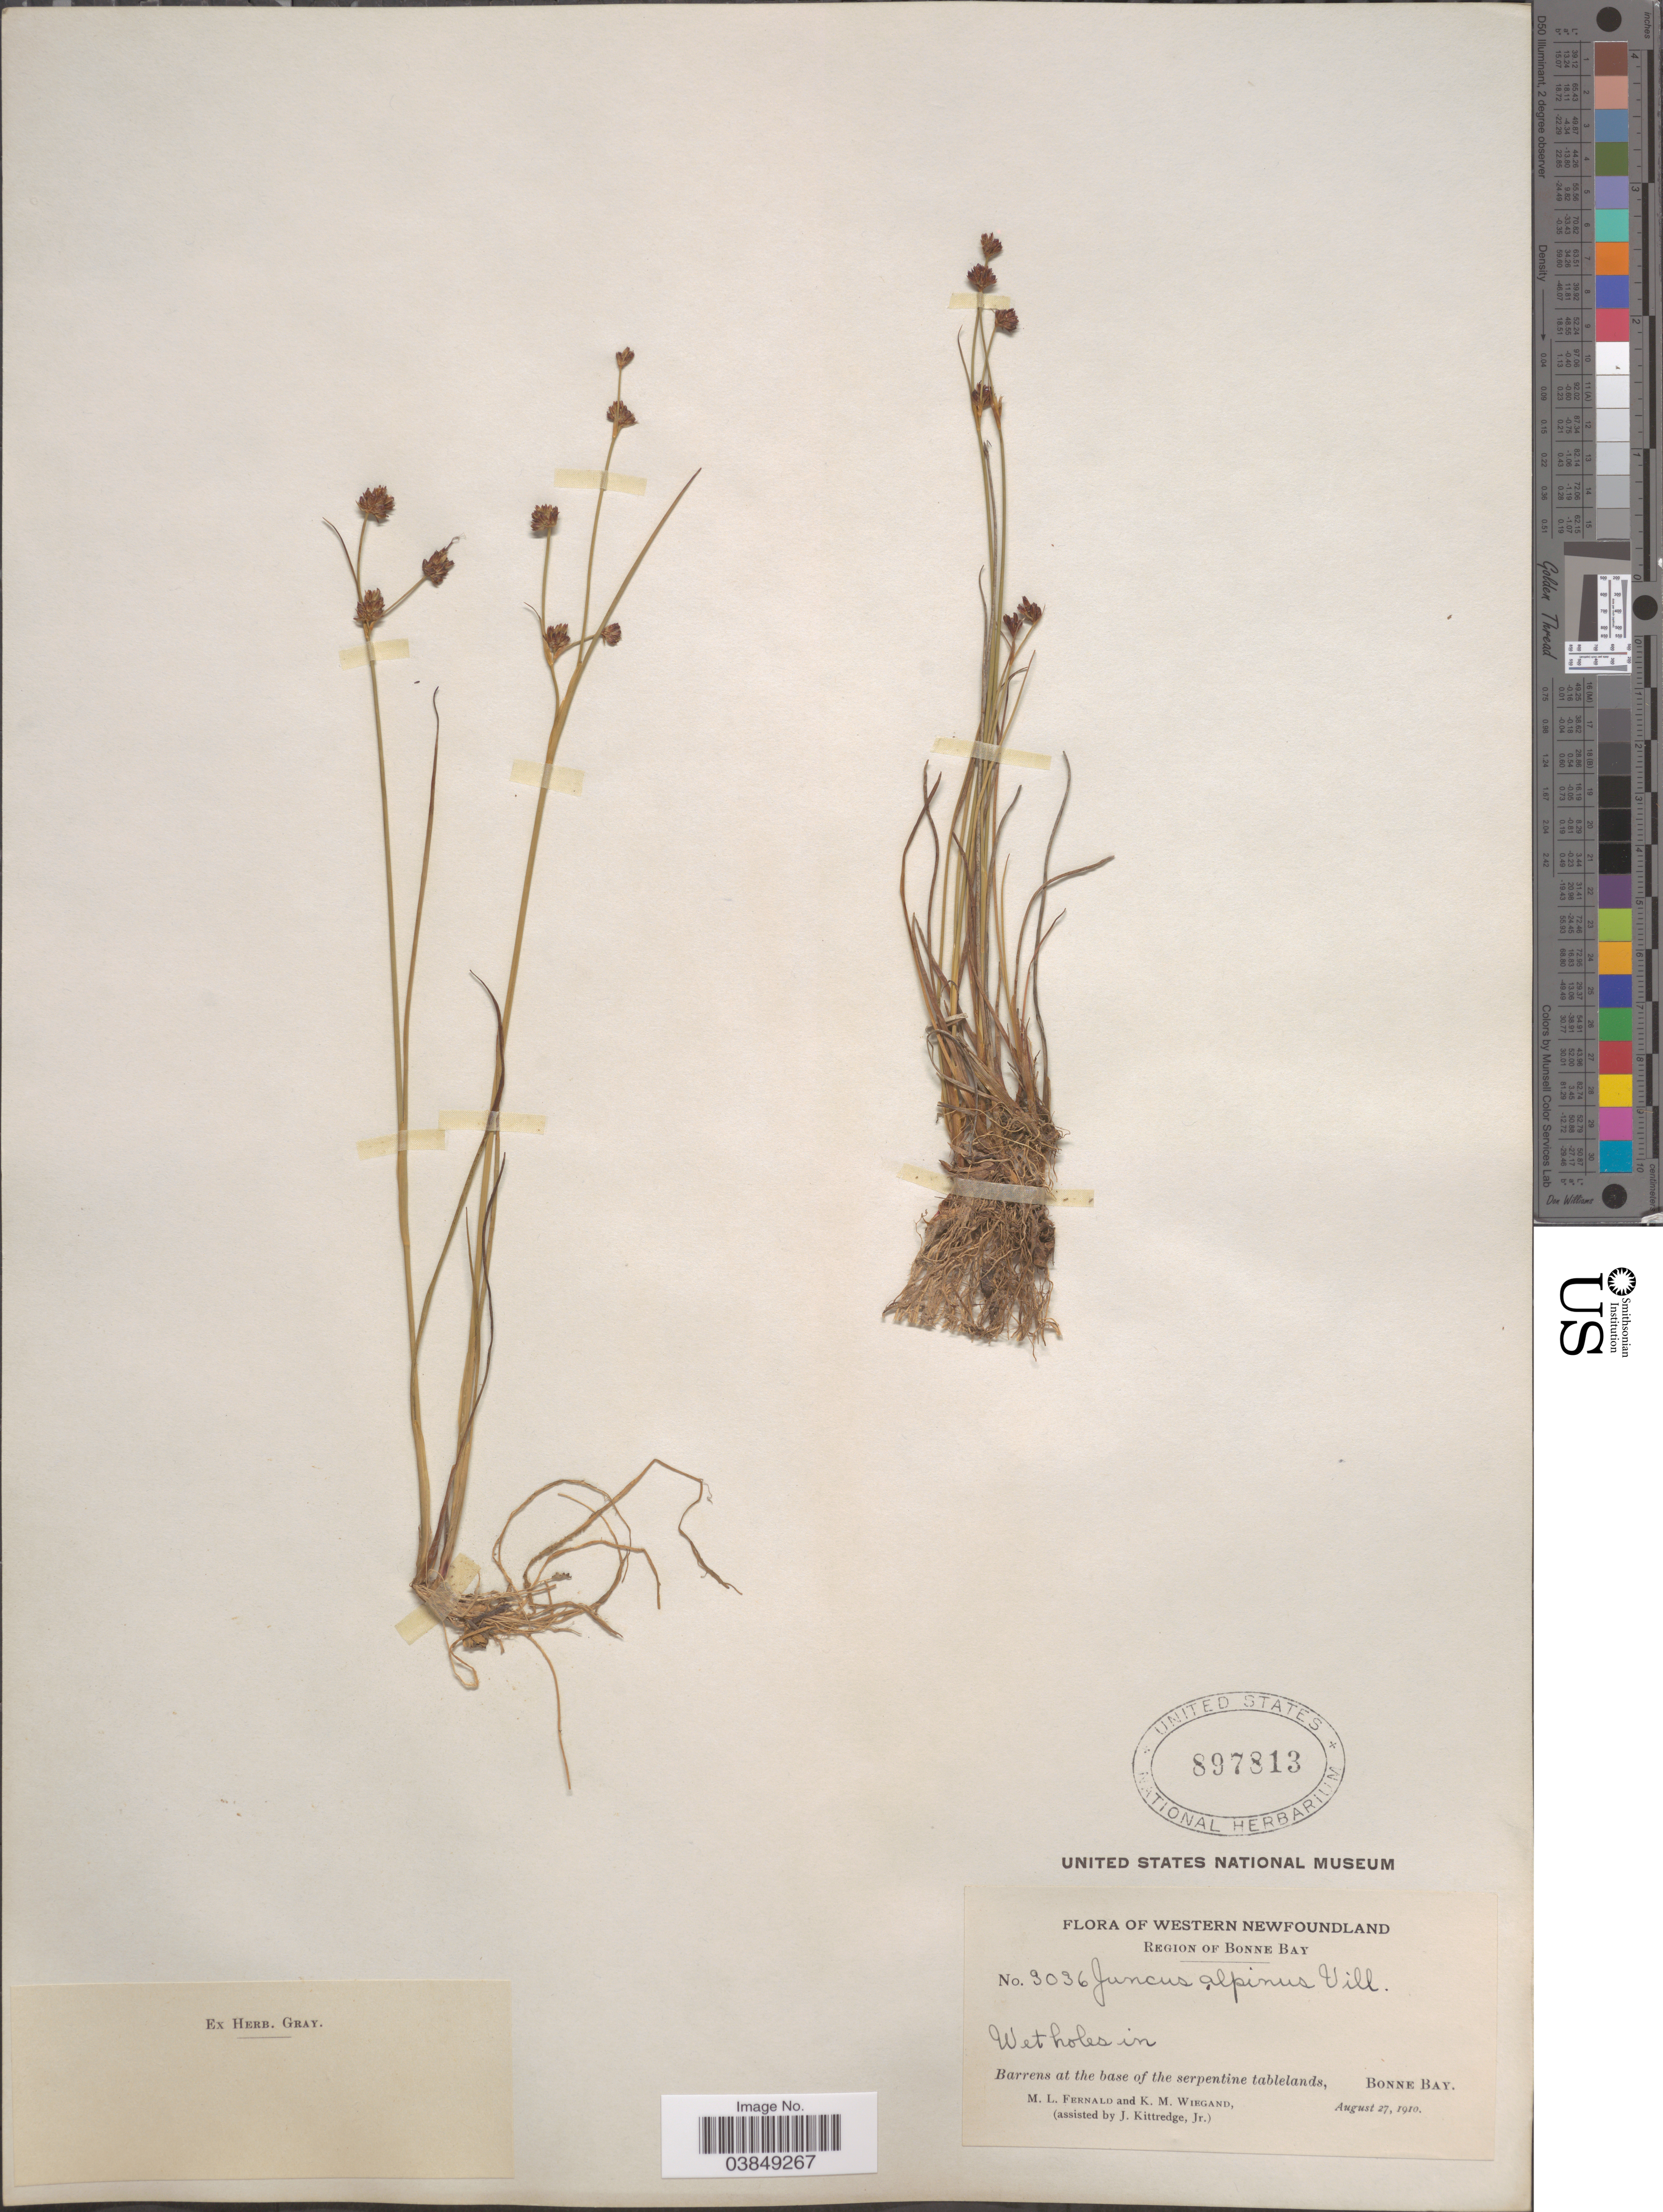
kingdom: Plantae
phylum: Tracheophyta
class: Liliopsida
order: Poales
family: Juncaceae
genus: Juncus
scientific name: Juncus rariflorus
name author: Hartm.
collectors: M. L. Fernald, K. M. Wiegand & J. Kittredge Jr.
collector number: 3036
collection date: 1910-08-27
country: Canada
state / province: Newfoundland and Labrador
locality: Western Newfoundland. Region of Bonne Bay. Barrens at the base of the serpentine tablelands, Bonne Bay.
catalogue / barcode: US 897813